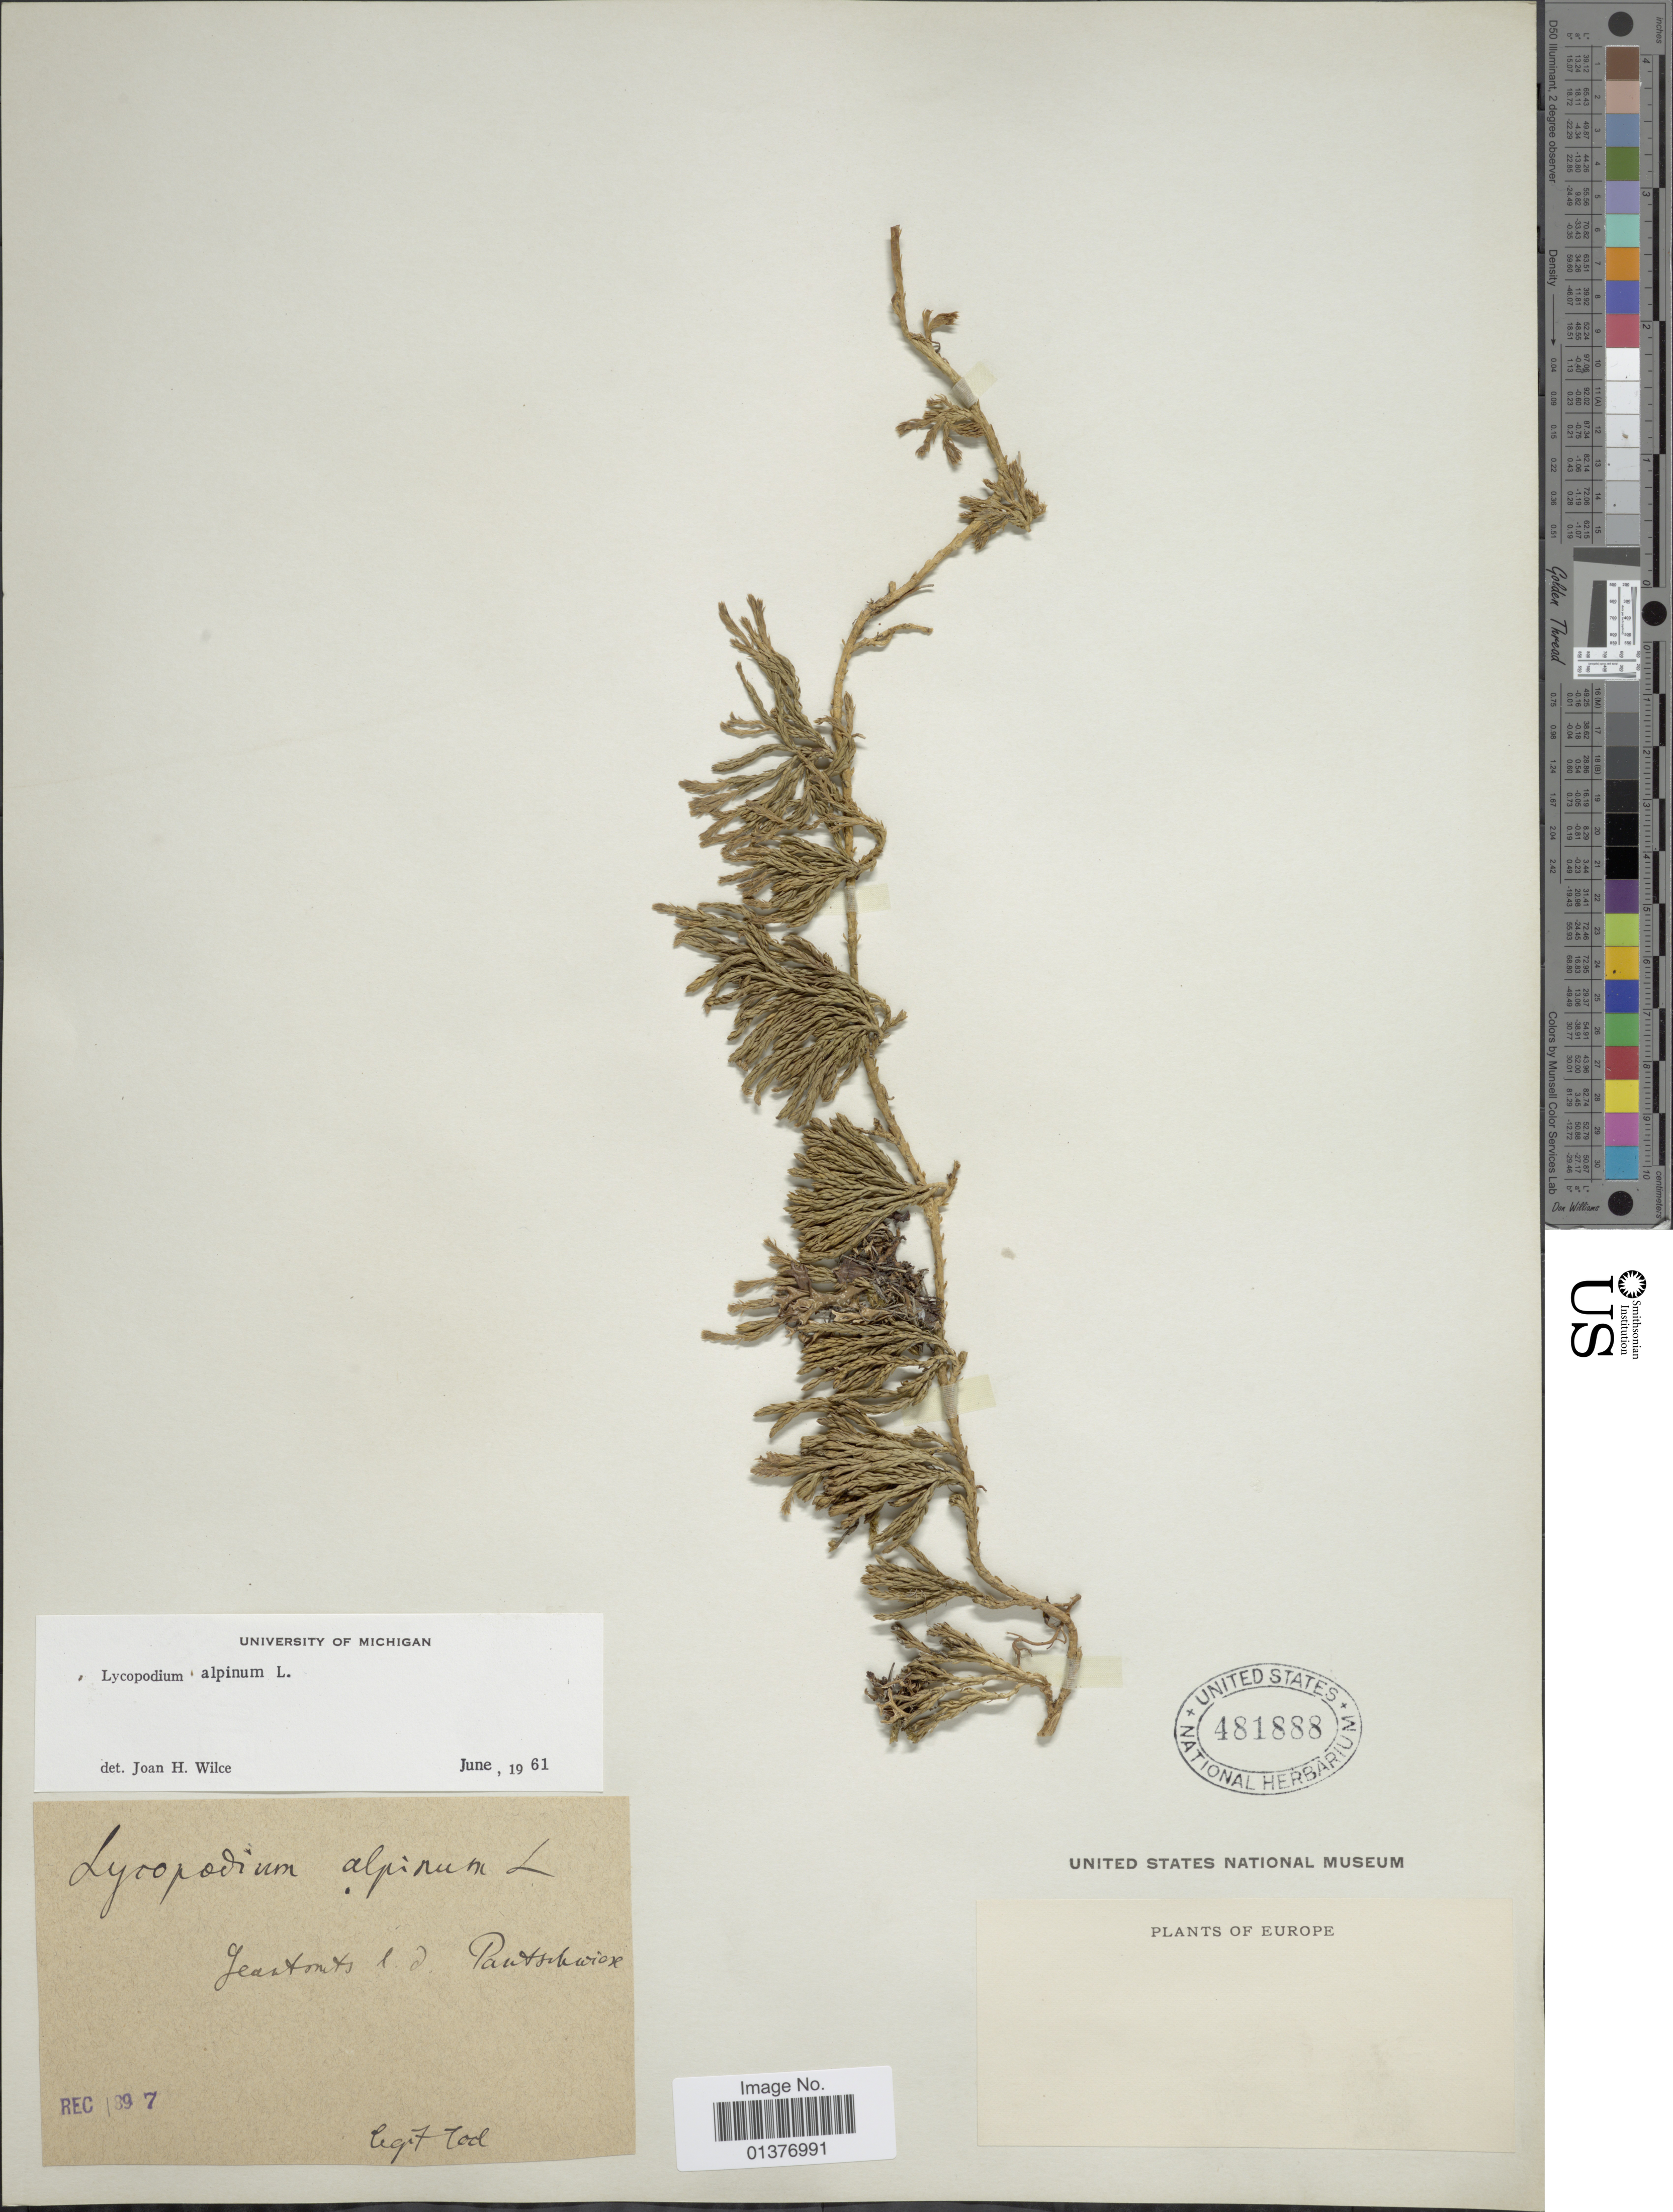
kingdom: Plantae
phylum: Tracheophyta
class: Lycopodiopsida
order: Lycopodiales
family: Lycopodiaceae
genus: Diphasiastrum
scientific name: Diphasiastrum alpinum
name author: (L.) Holub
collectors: Tod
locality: Geants Mts Pantschwiese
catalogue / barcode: US 481888